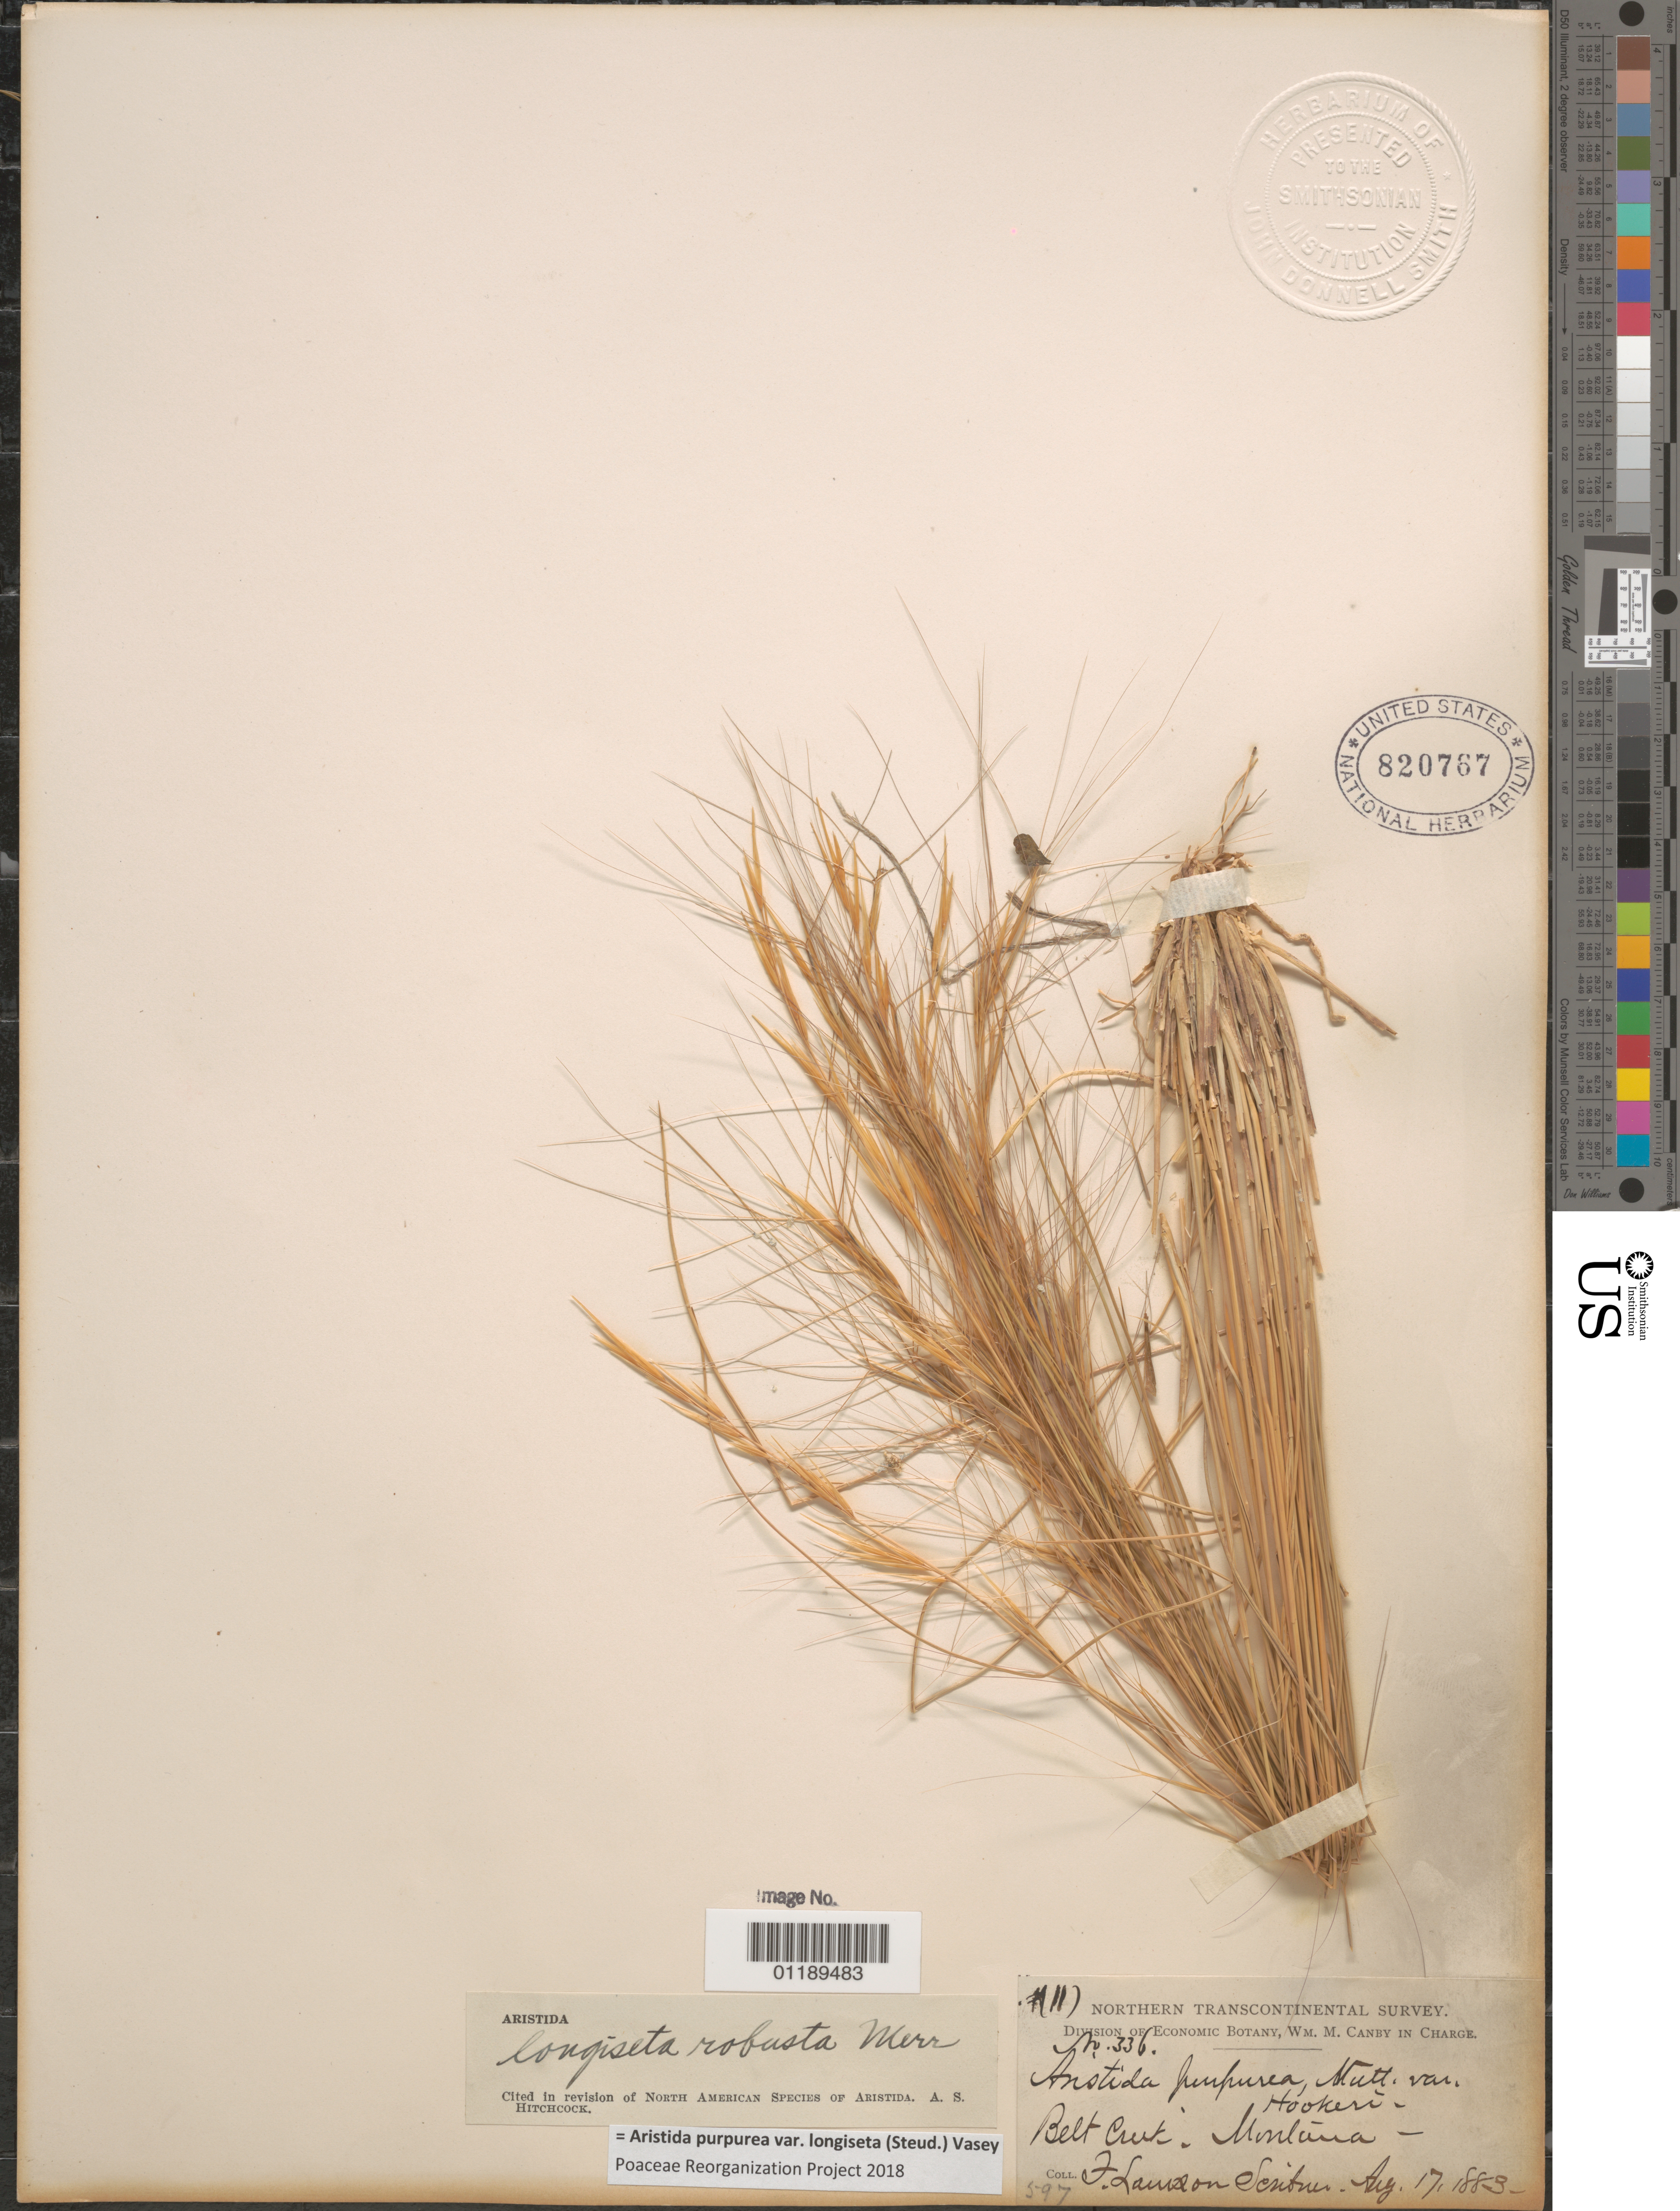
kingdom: Plantae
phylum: Tracheophyta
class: Liliopsida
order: Poales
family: Poaceae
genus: Aristida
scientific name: Aristida purpurea var. longiseta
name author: (Steud.) Vasey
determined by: Poaceae Reorganization Project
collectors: F. L. Scribner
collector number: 336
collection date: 1883-08-17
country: United States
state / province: Montana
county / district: Cascade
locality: Belt Creek.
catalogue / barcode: US 820767